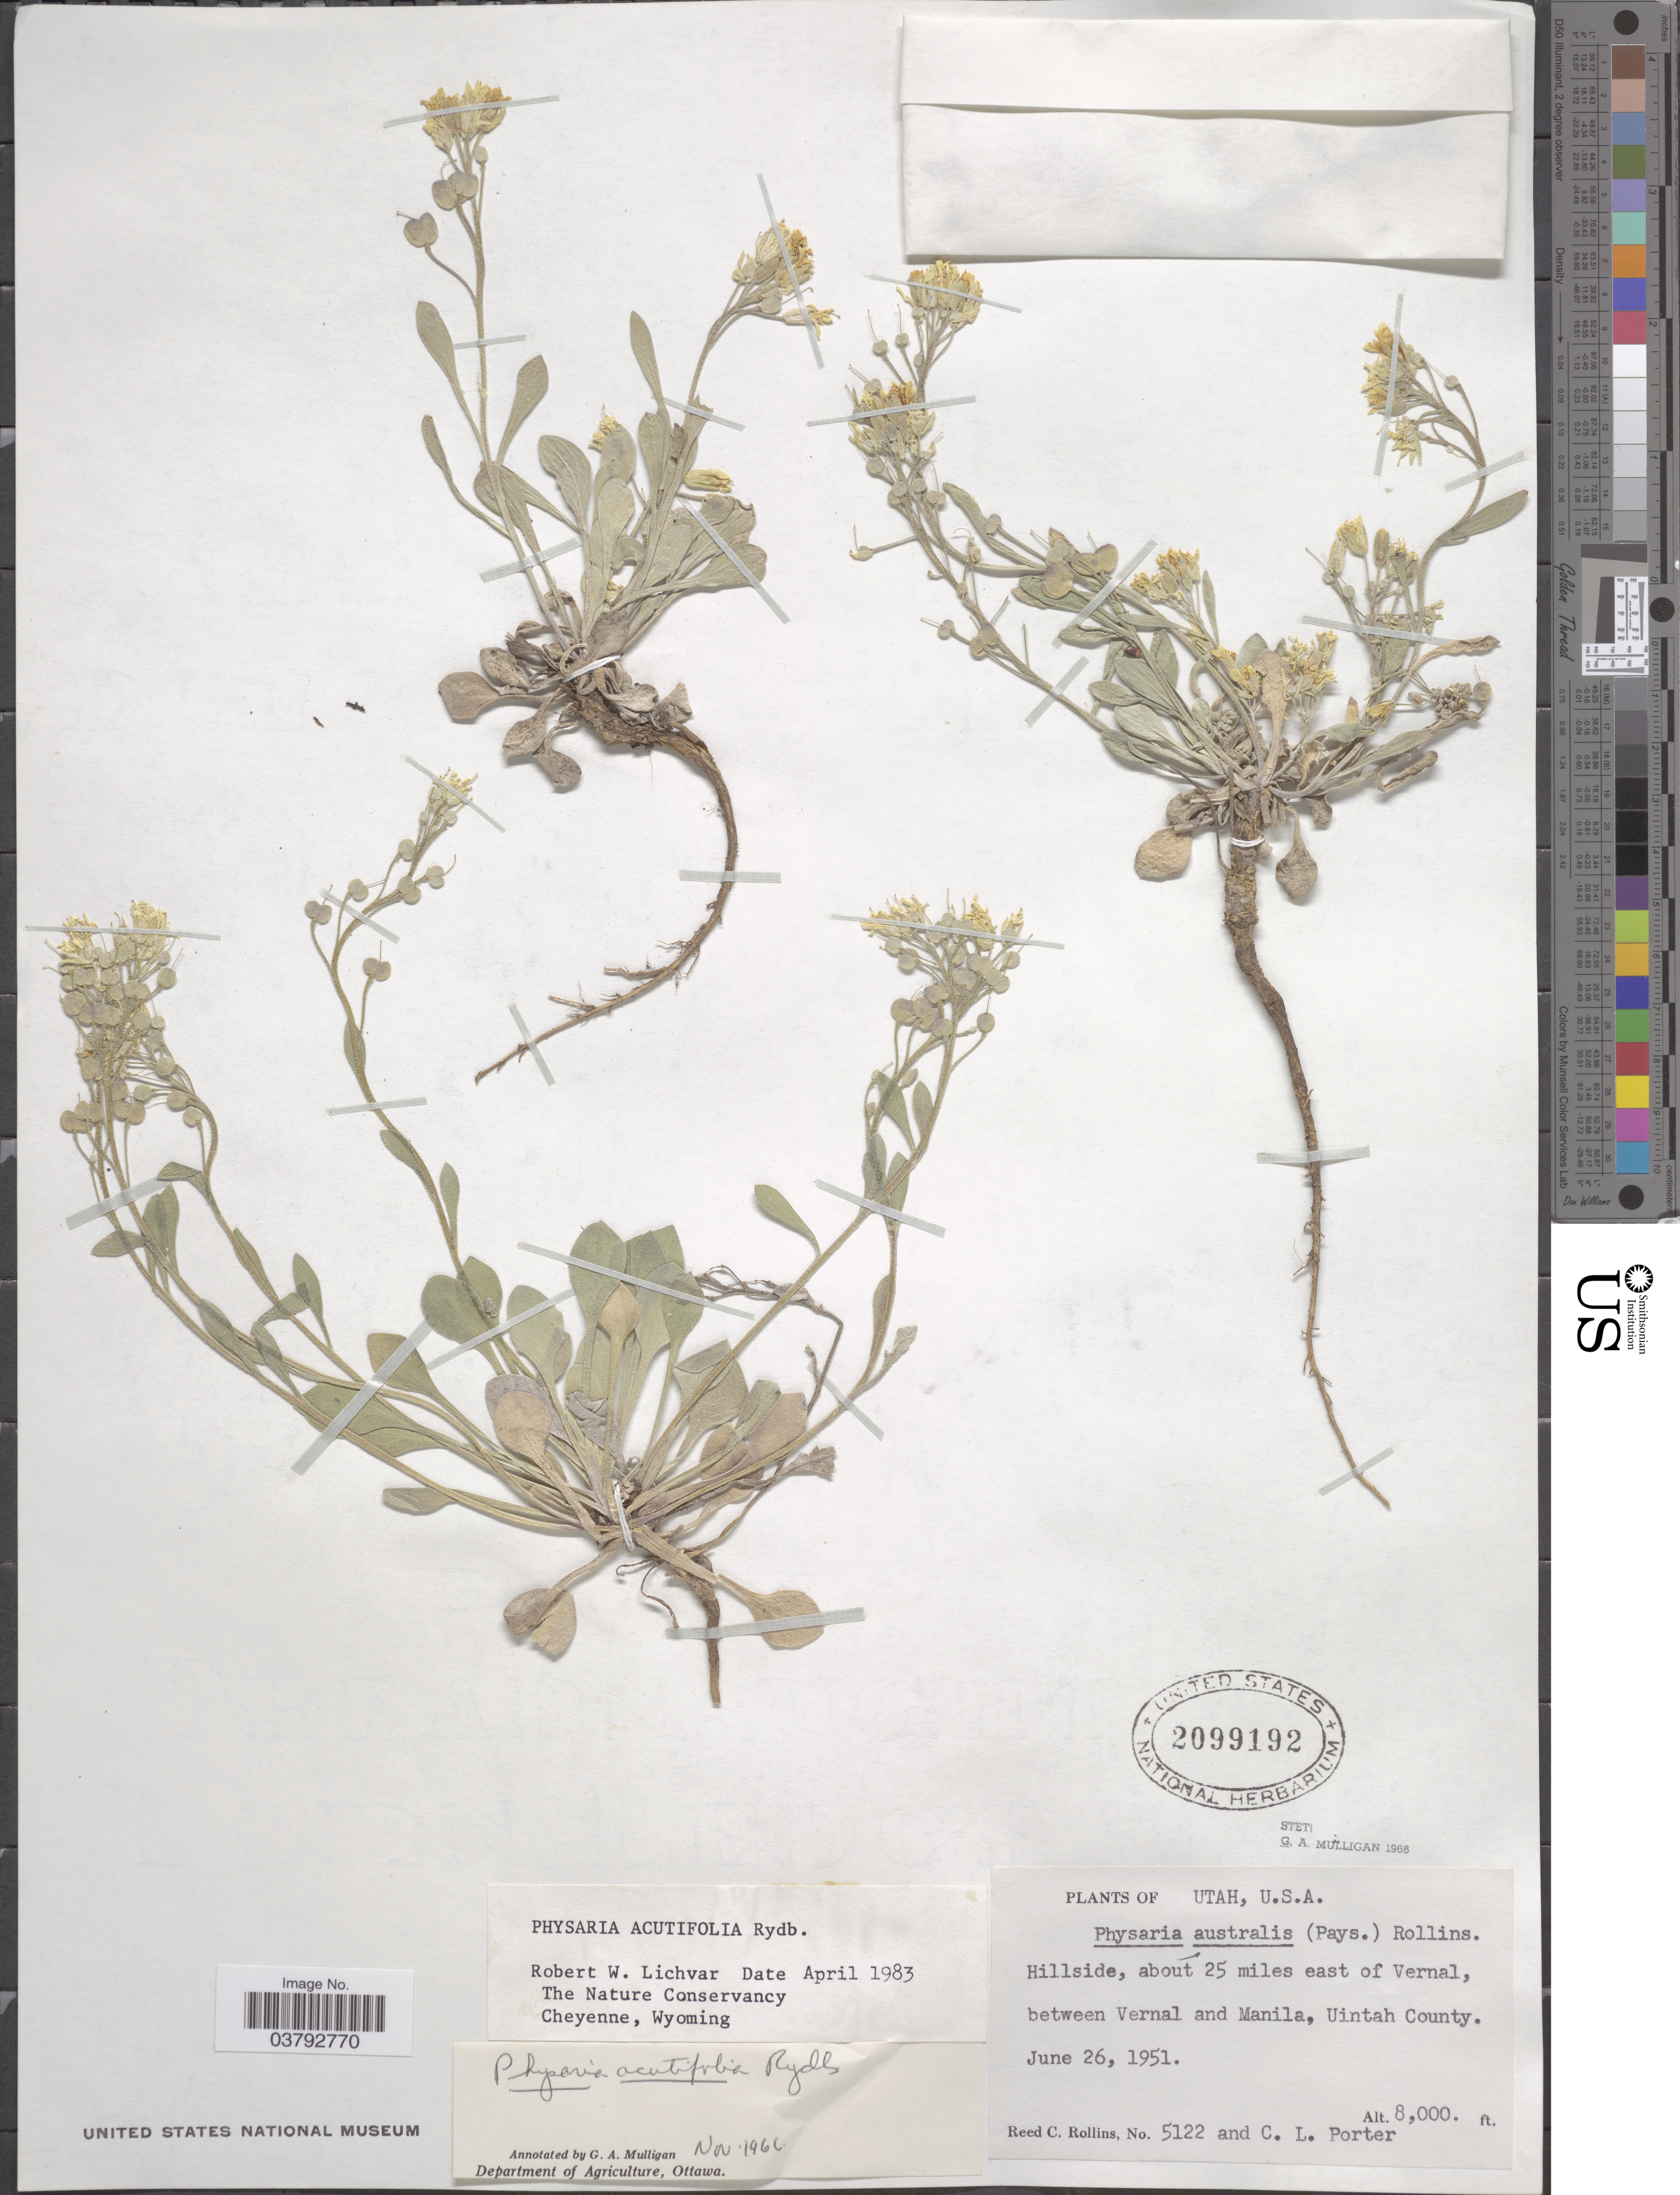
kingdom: Plantae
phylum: Tracheophyta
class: Magnoliopsida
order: Brassicales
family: Brassicaceae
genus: Physaria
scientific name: Physaria acutifolia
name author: Rydb.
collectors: R. C. Rollins & C. L. Porter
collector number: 5122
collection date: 1951-06-26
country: United States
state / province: Utah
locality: Hillside, about 25 miles east of Vernal, between Vernal and Manila, Uintah County.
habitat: hillside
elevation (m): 2438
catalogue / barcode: US 2099192